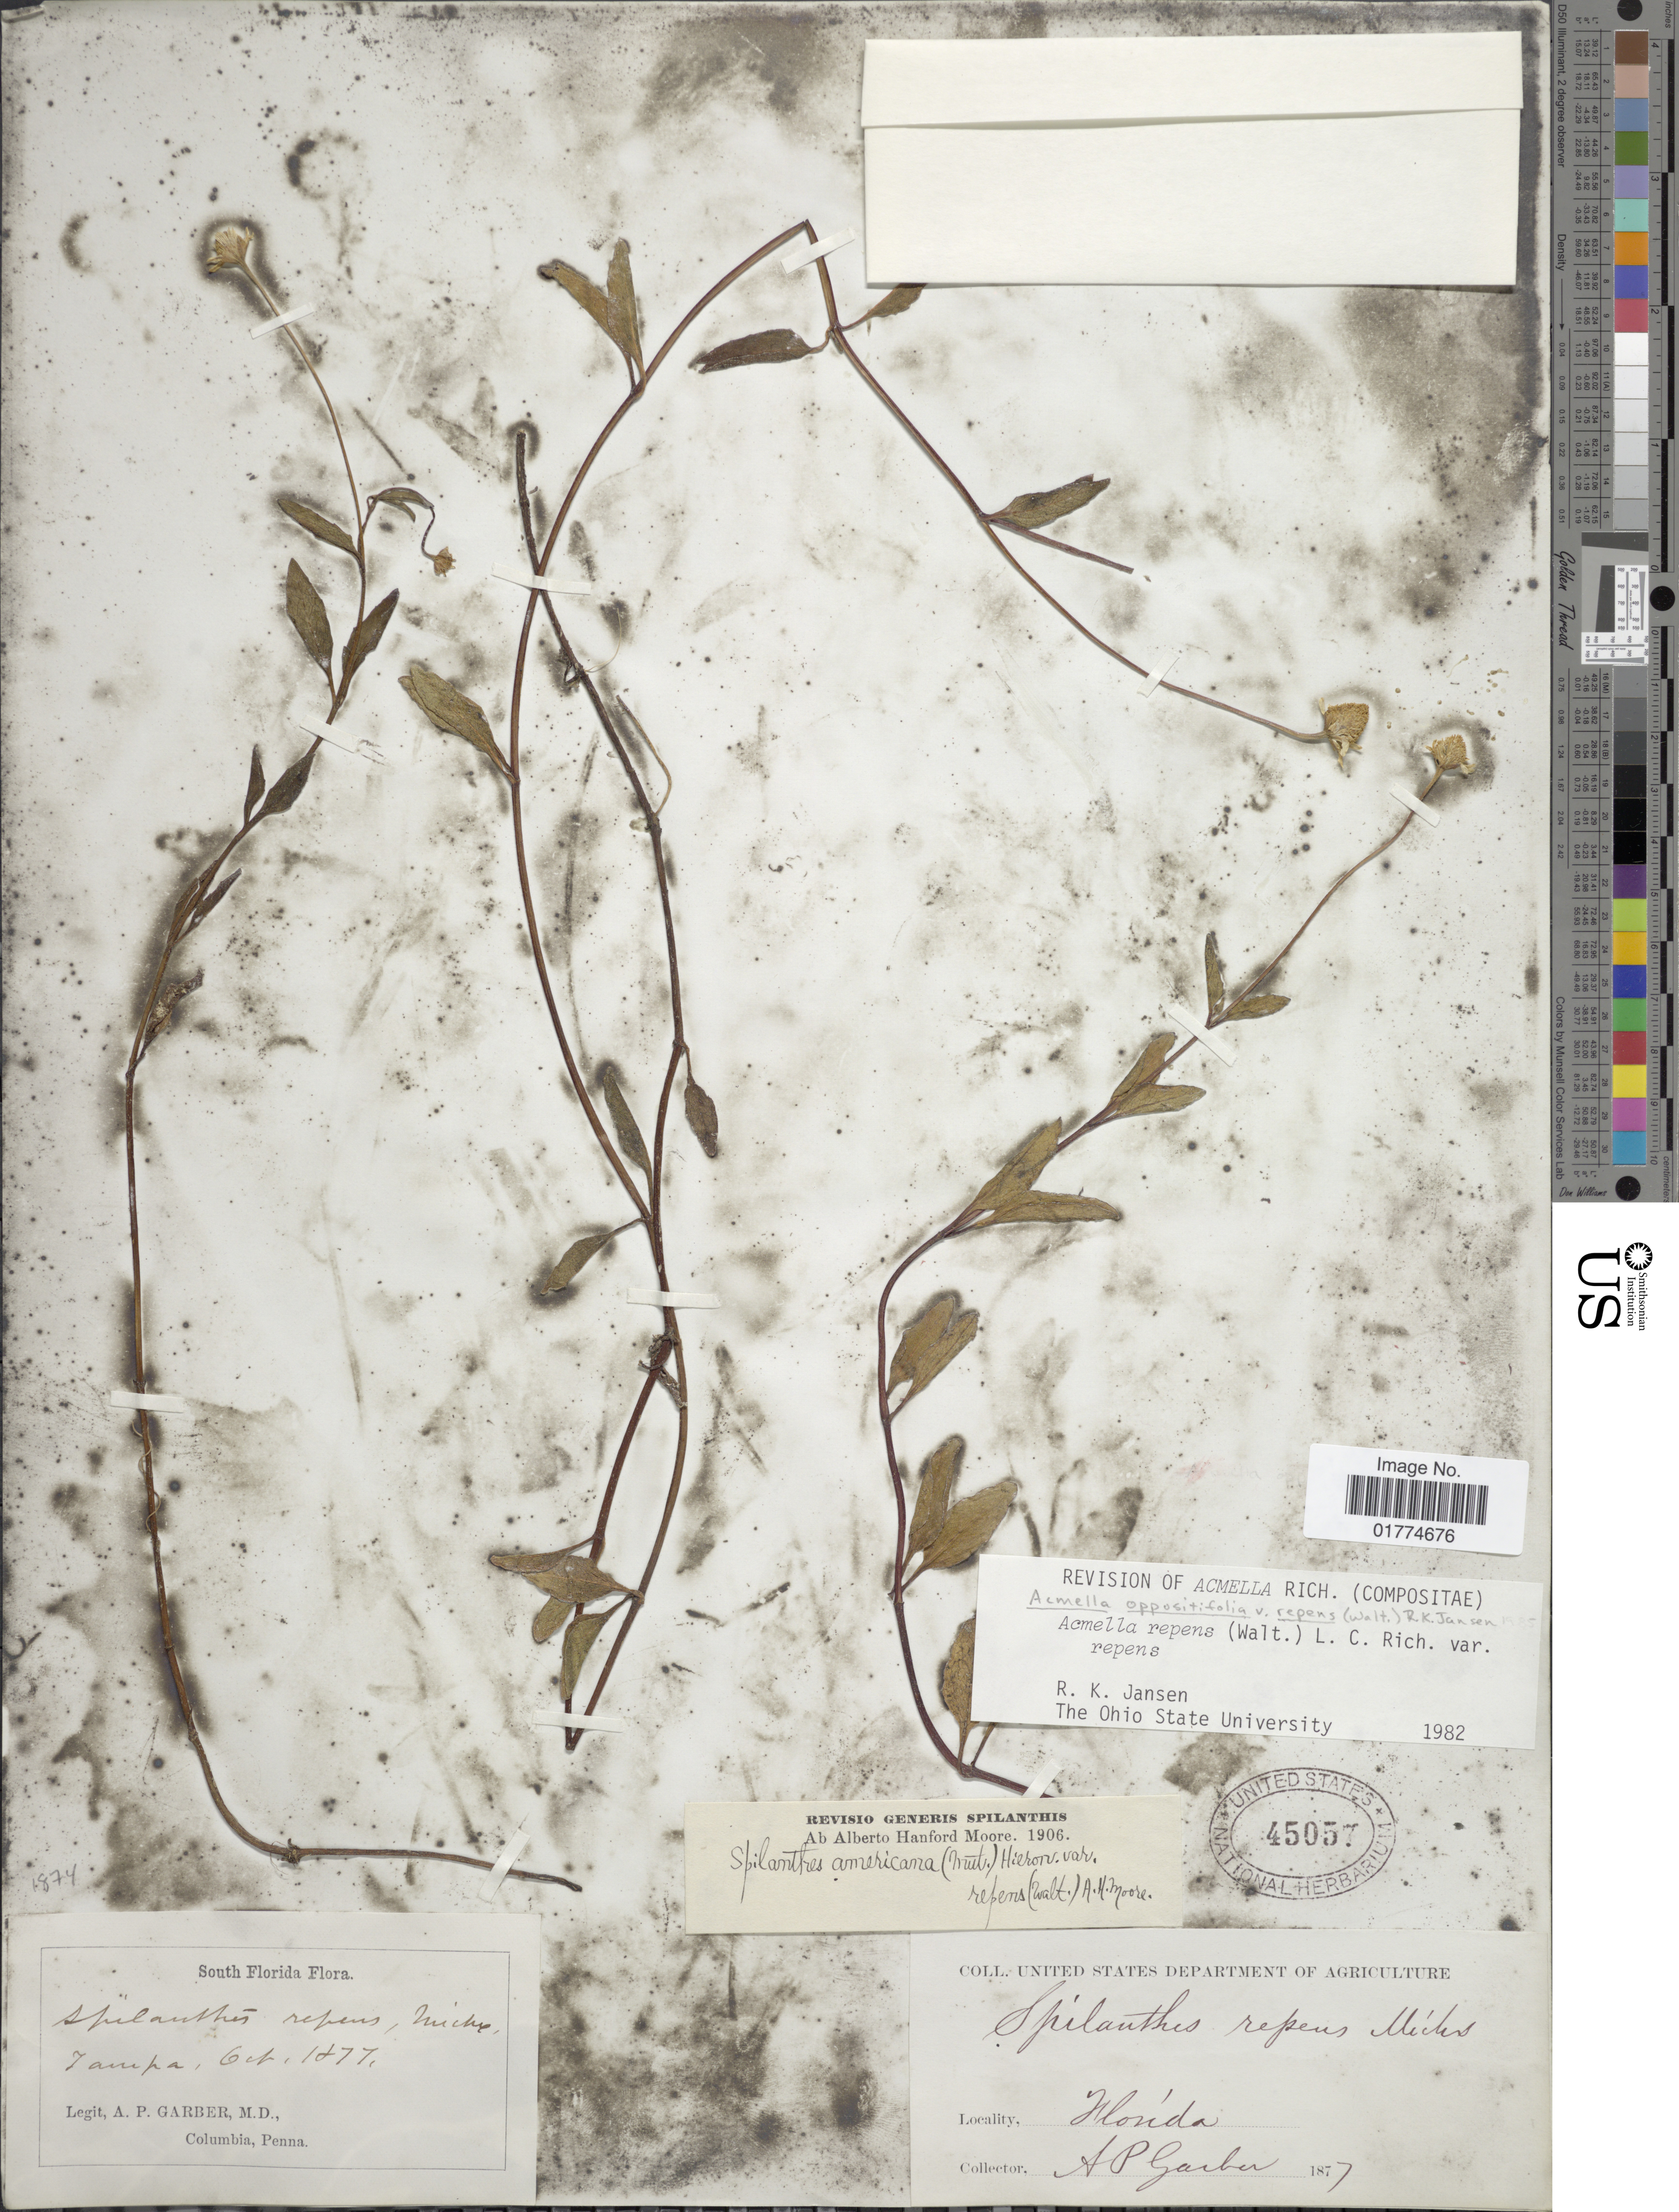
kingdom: Plantae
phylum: Tracheophyta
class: Magnoliopsida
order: Asterales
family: Asteraceae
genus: Acmella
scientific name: Acmella oppositifolia var. repens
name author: (Walter) R.K. Jansen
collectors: A. P. Garber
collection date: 1877-10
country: United States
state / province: Florida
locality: South Florida. Tampa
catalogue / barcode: US 45057